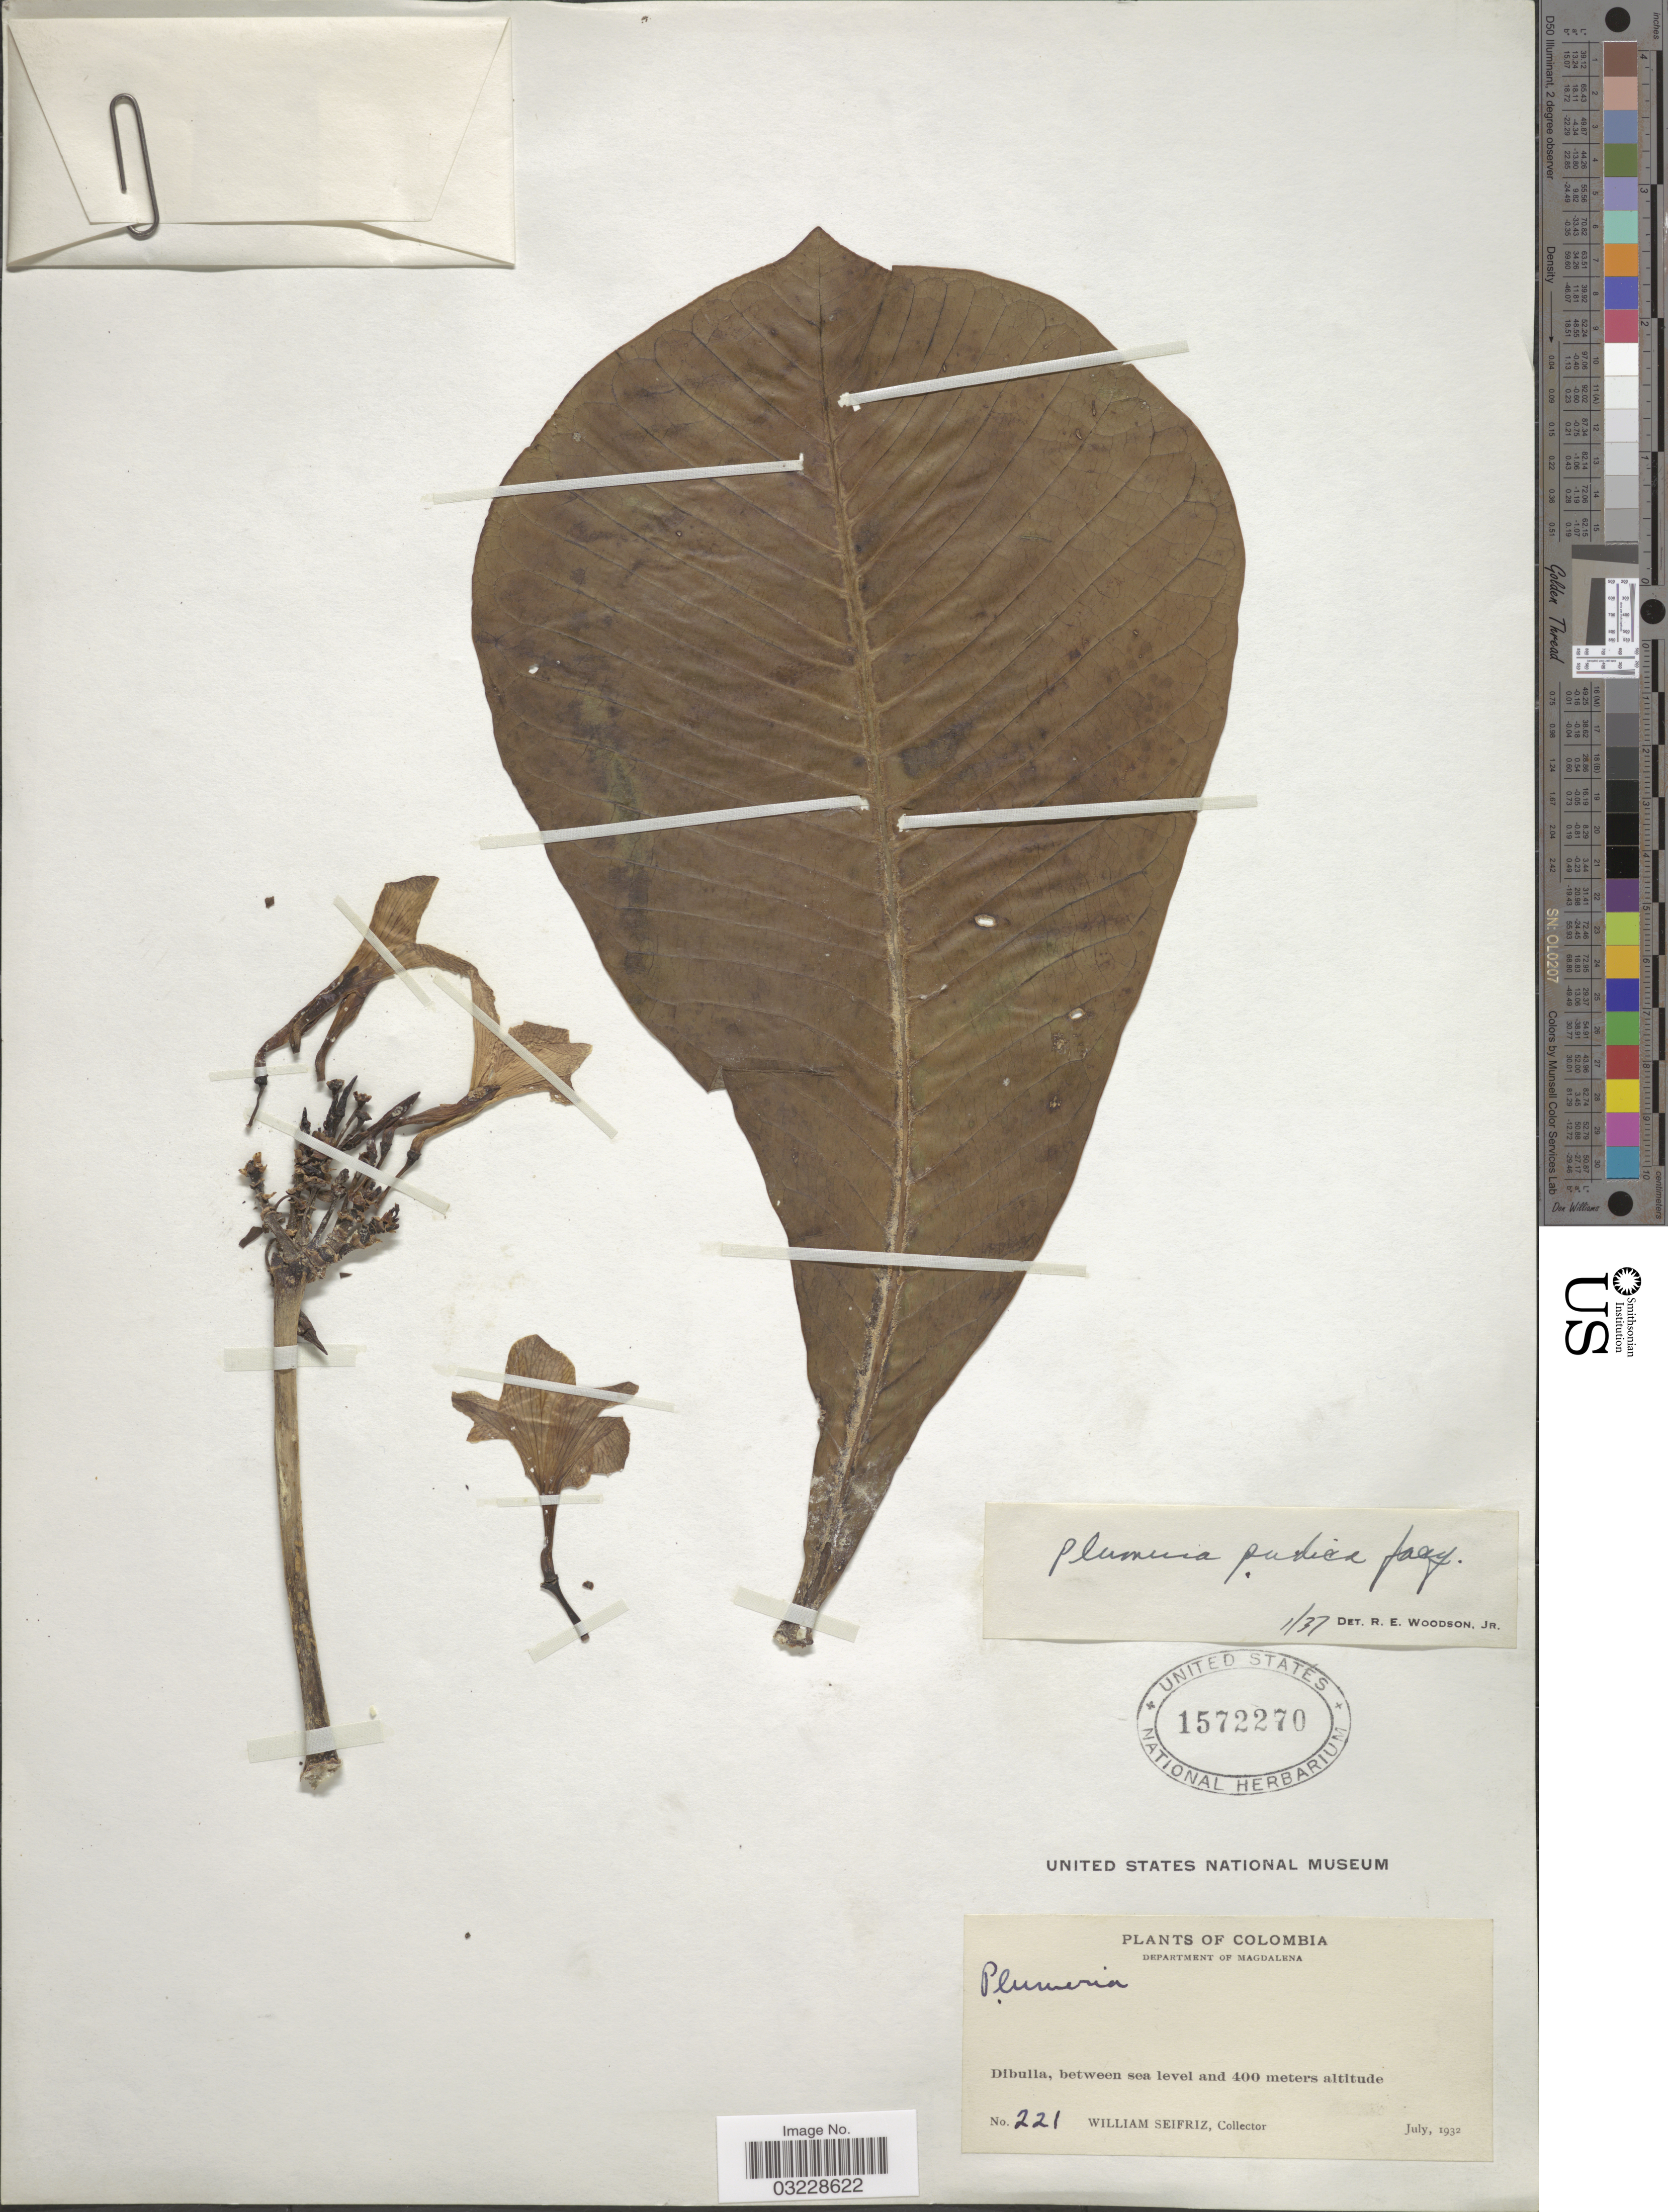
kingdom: Plantae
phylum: Tracheophyta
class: Magnoliopsida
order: Gentianales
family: Apocynaceae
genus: Plumeria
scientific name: Plumeria pudica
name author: Jacq.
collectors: W. Seifriz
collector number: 221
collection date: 1932-07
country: Colombia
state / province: Magdalena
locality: Department of Magdalena, Dibulla.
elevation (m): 0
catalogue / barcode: US 1572270